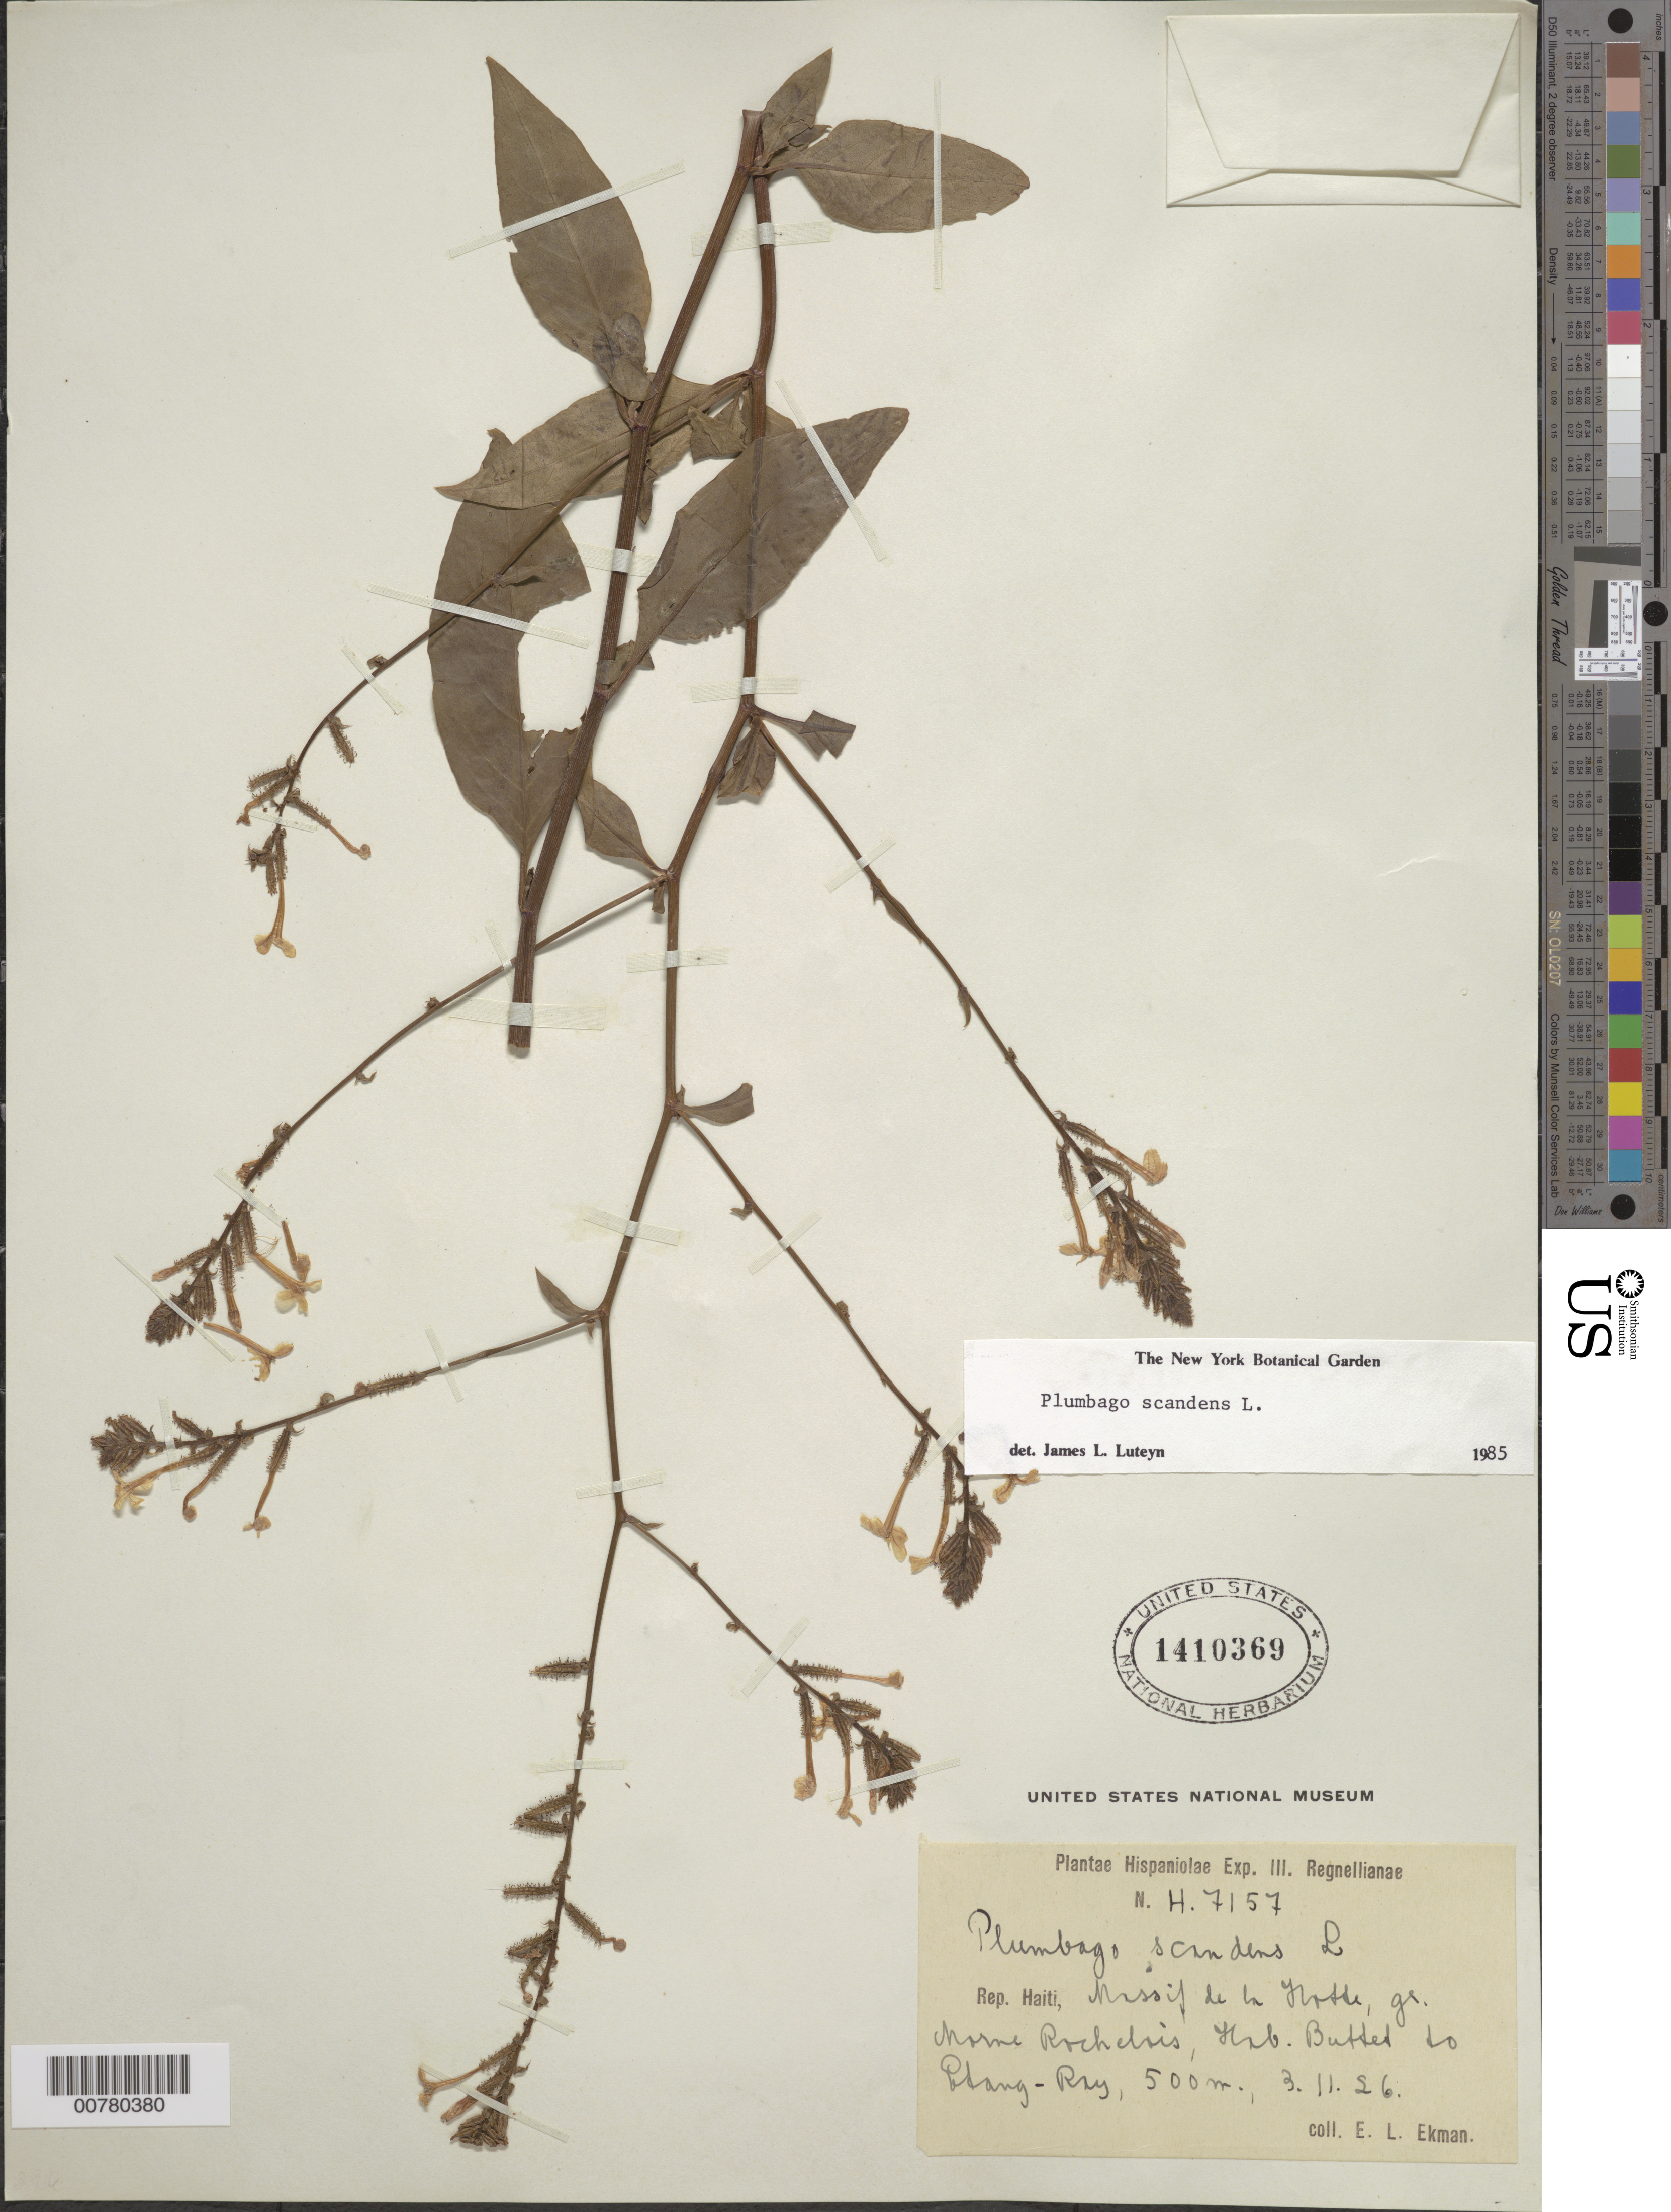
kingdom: Plantae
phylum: Tracheophyta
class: Magnoliopsida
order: Caryophyllales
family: Plumbaginaceae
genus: Plumbago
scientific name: Plumbago scandens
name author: L.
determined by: Luteyn, J. L.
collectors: E. L. Ekman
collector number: H 7157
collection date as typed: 03 Nov 1926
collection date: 1926-11-03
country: Haiti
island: Hispaniola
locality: Massif de la Hotte, gr. Morne Rochelois, Hab. Buttet to Etang-Ray.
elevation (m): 500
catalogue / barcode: US 1410369